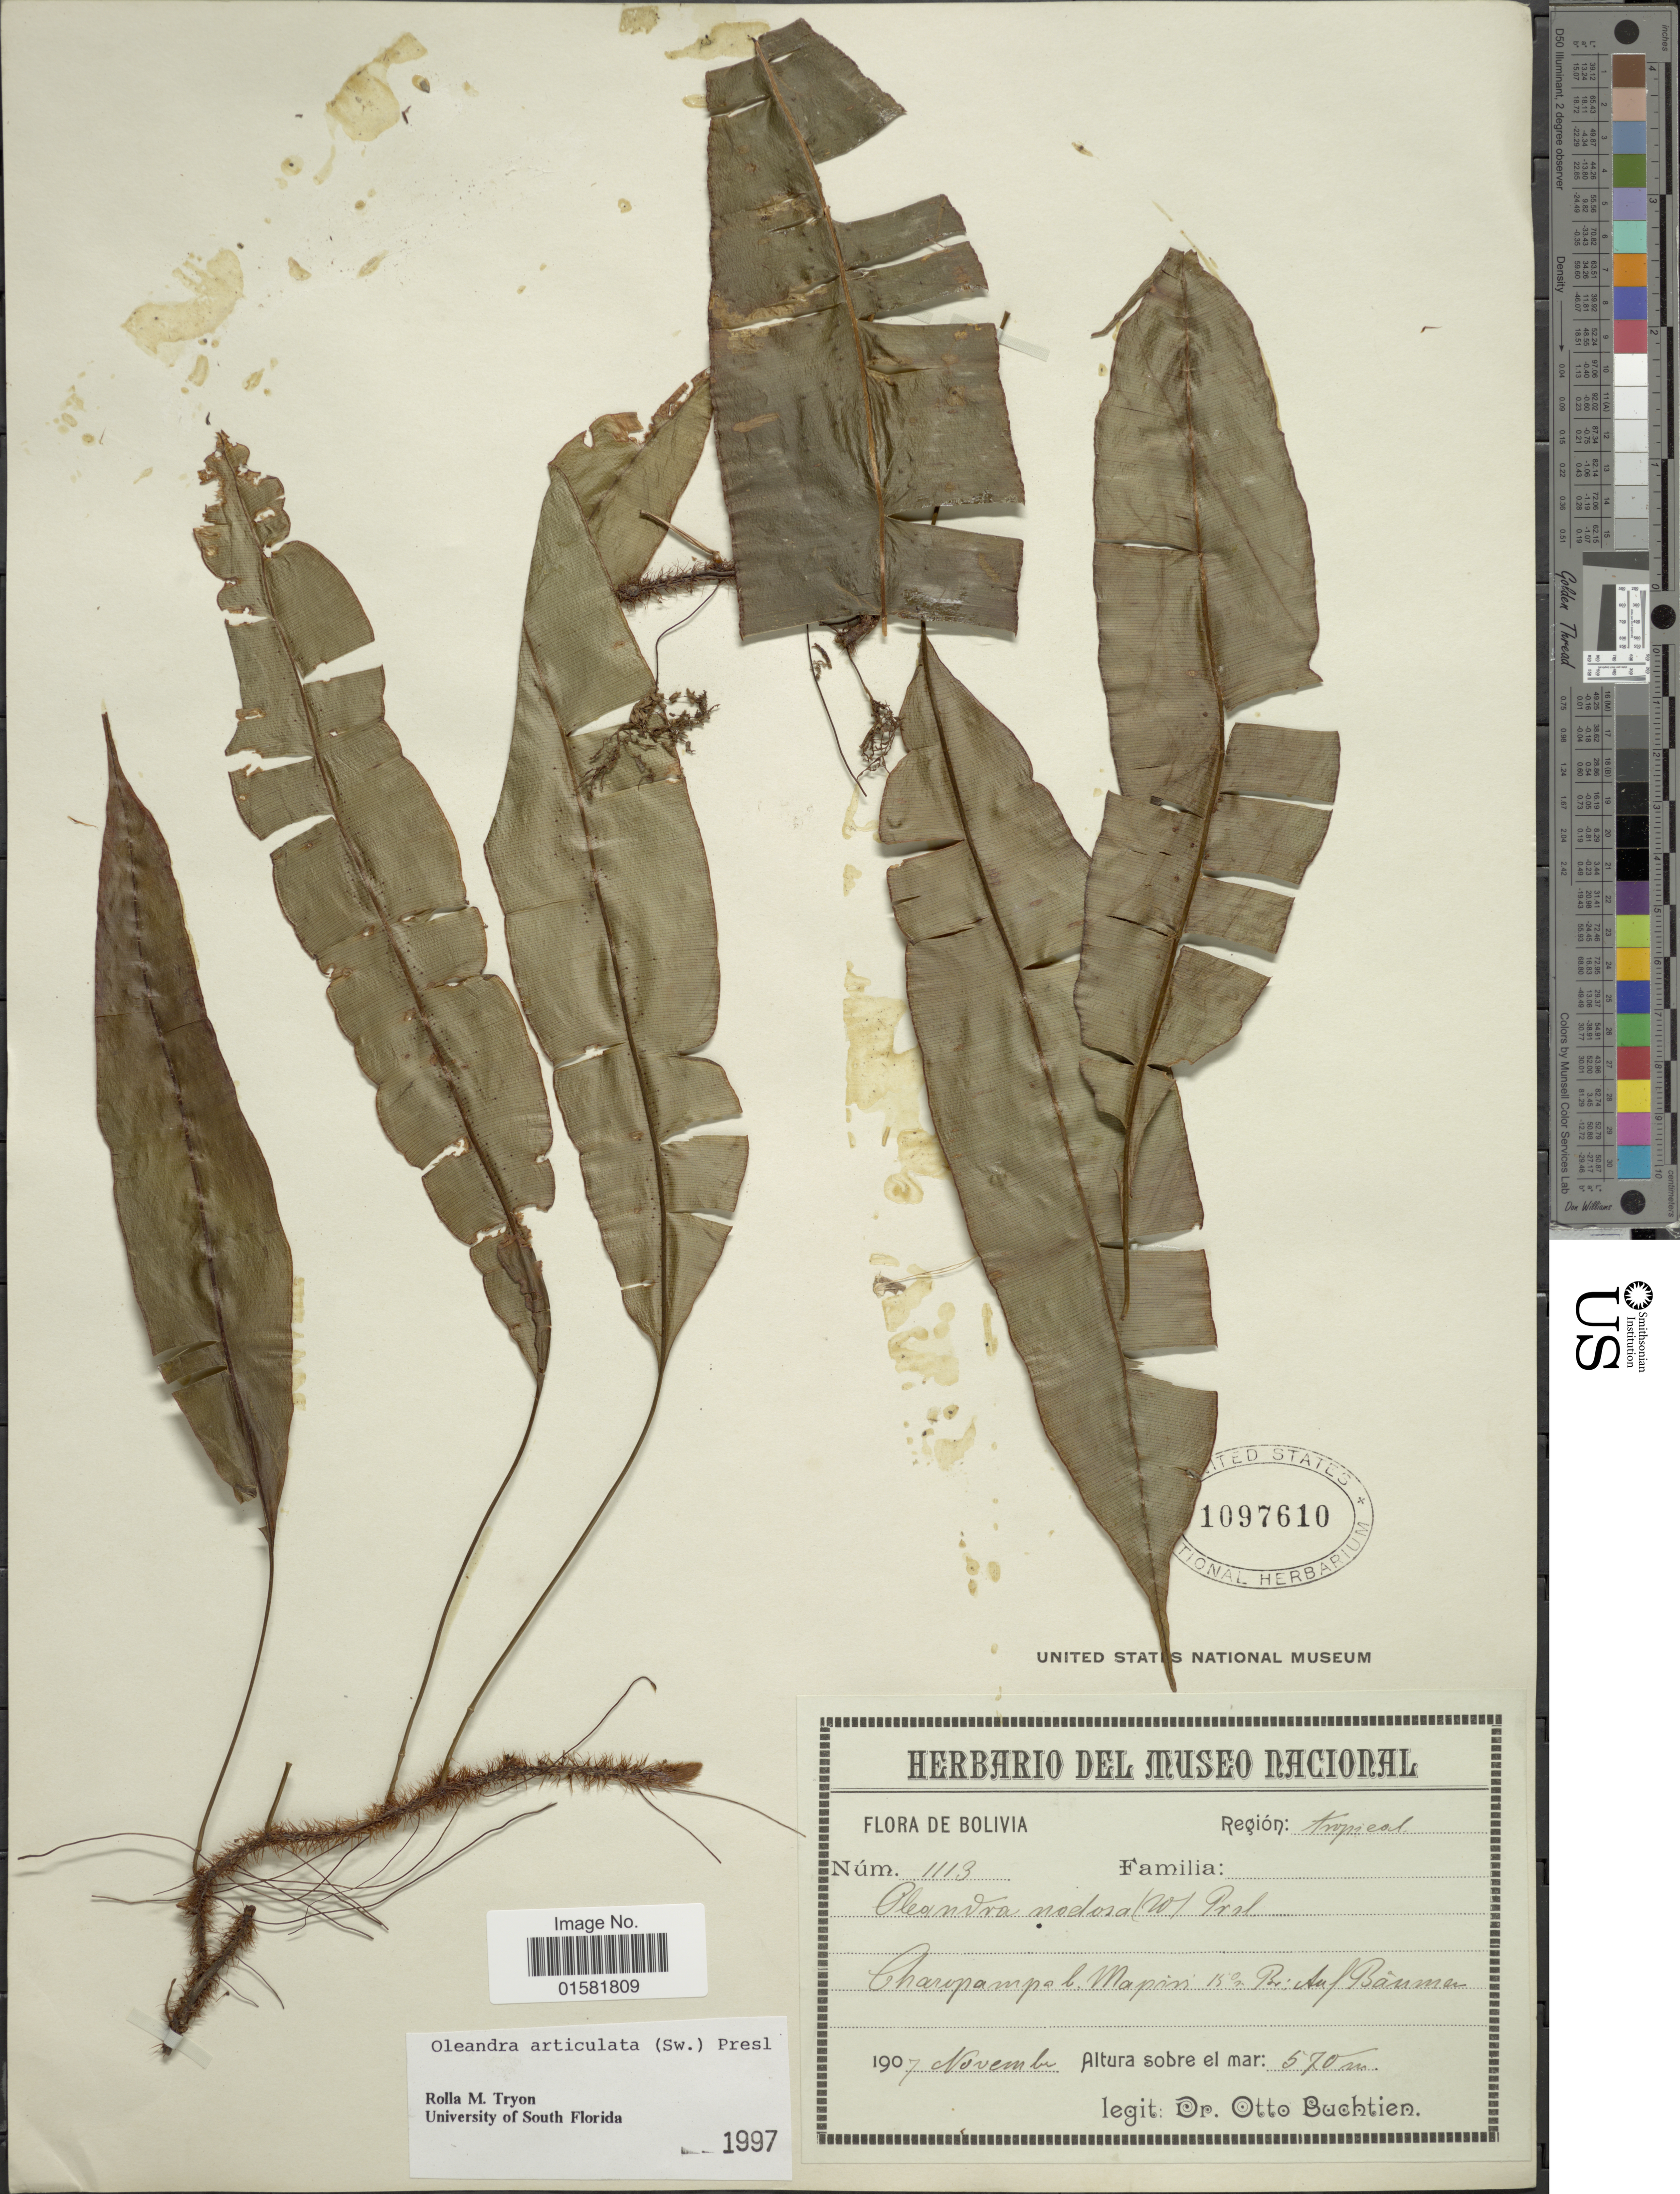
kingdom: Plantae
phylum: Tracheophyta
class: Polypodiopsida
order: Polypodiales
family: Oleandraceae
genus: Oleandra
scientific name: Oleandra articulata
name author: (Sw.) C. Presl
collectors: O. Buchtien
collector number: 1113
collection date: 1907-11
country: Bolivia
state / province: La Paz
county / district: Mapiri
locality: Charopampa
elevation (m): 570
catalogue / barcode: US 1097610